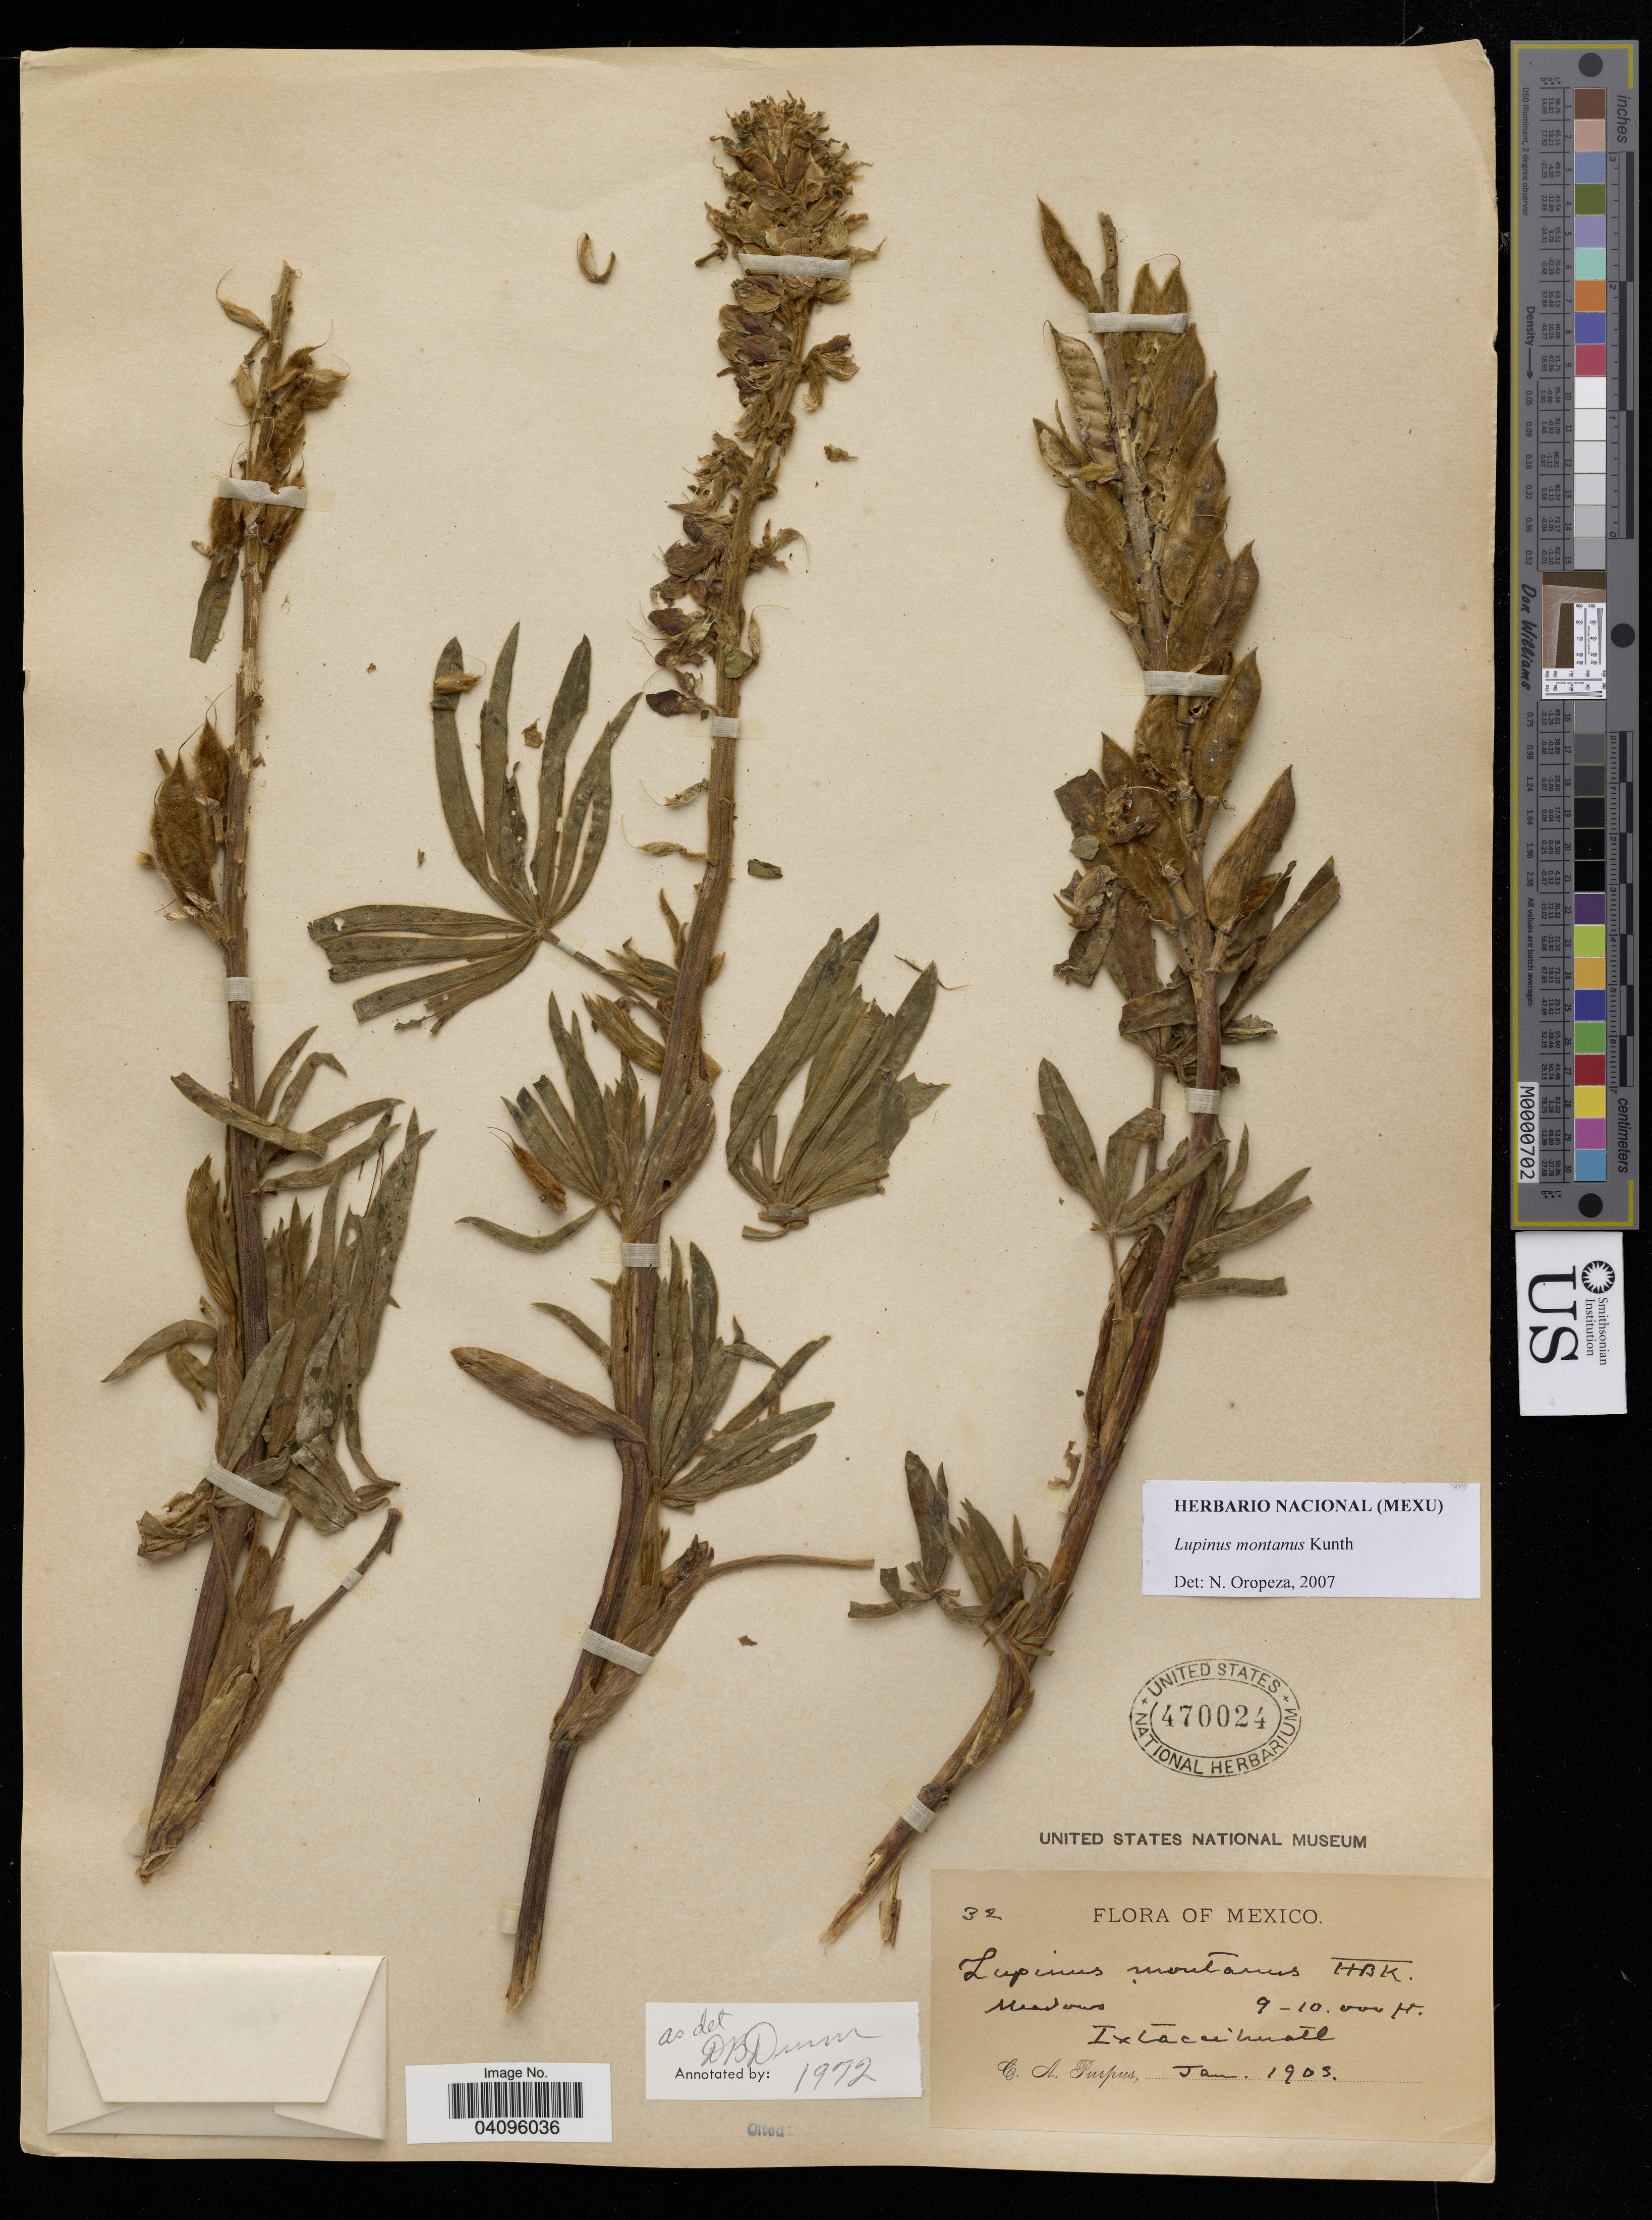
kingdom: Plantae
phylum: Tracheophyta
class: Magnoliopsida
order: Fabales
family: Fabaceae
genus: Lupinus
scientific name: Lupinus montanus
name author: Kunth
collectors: C. A. Purpus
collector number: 32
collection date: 1903-01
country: Mexico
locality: Iztaccihuatl.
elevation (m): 3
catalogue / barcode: US 470024